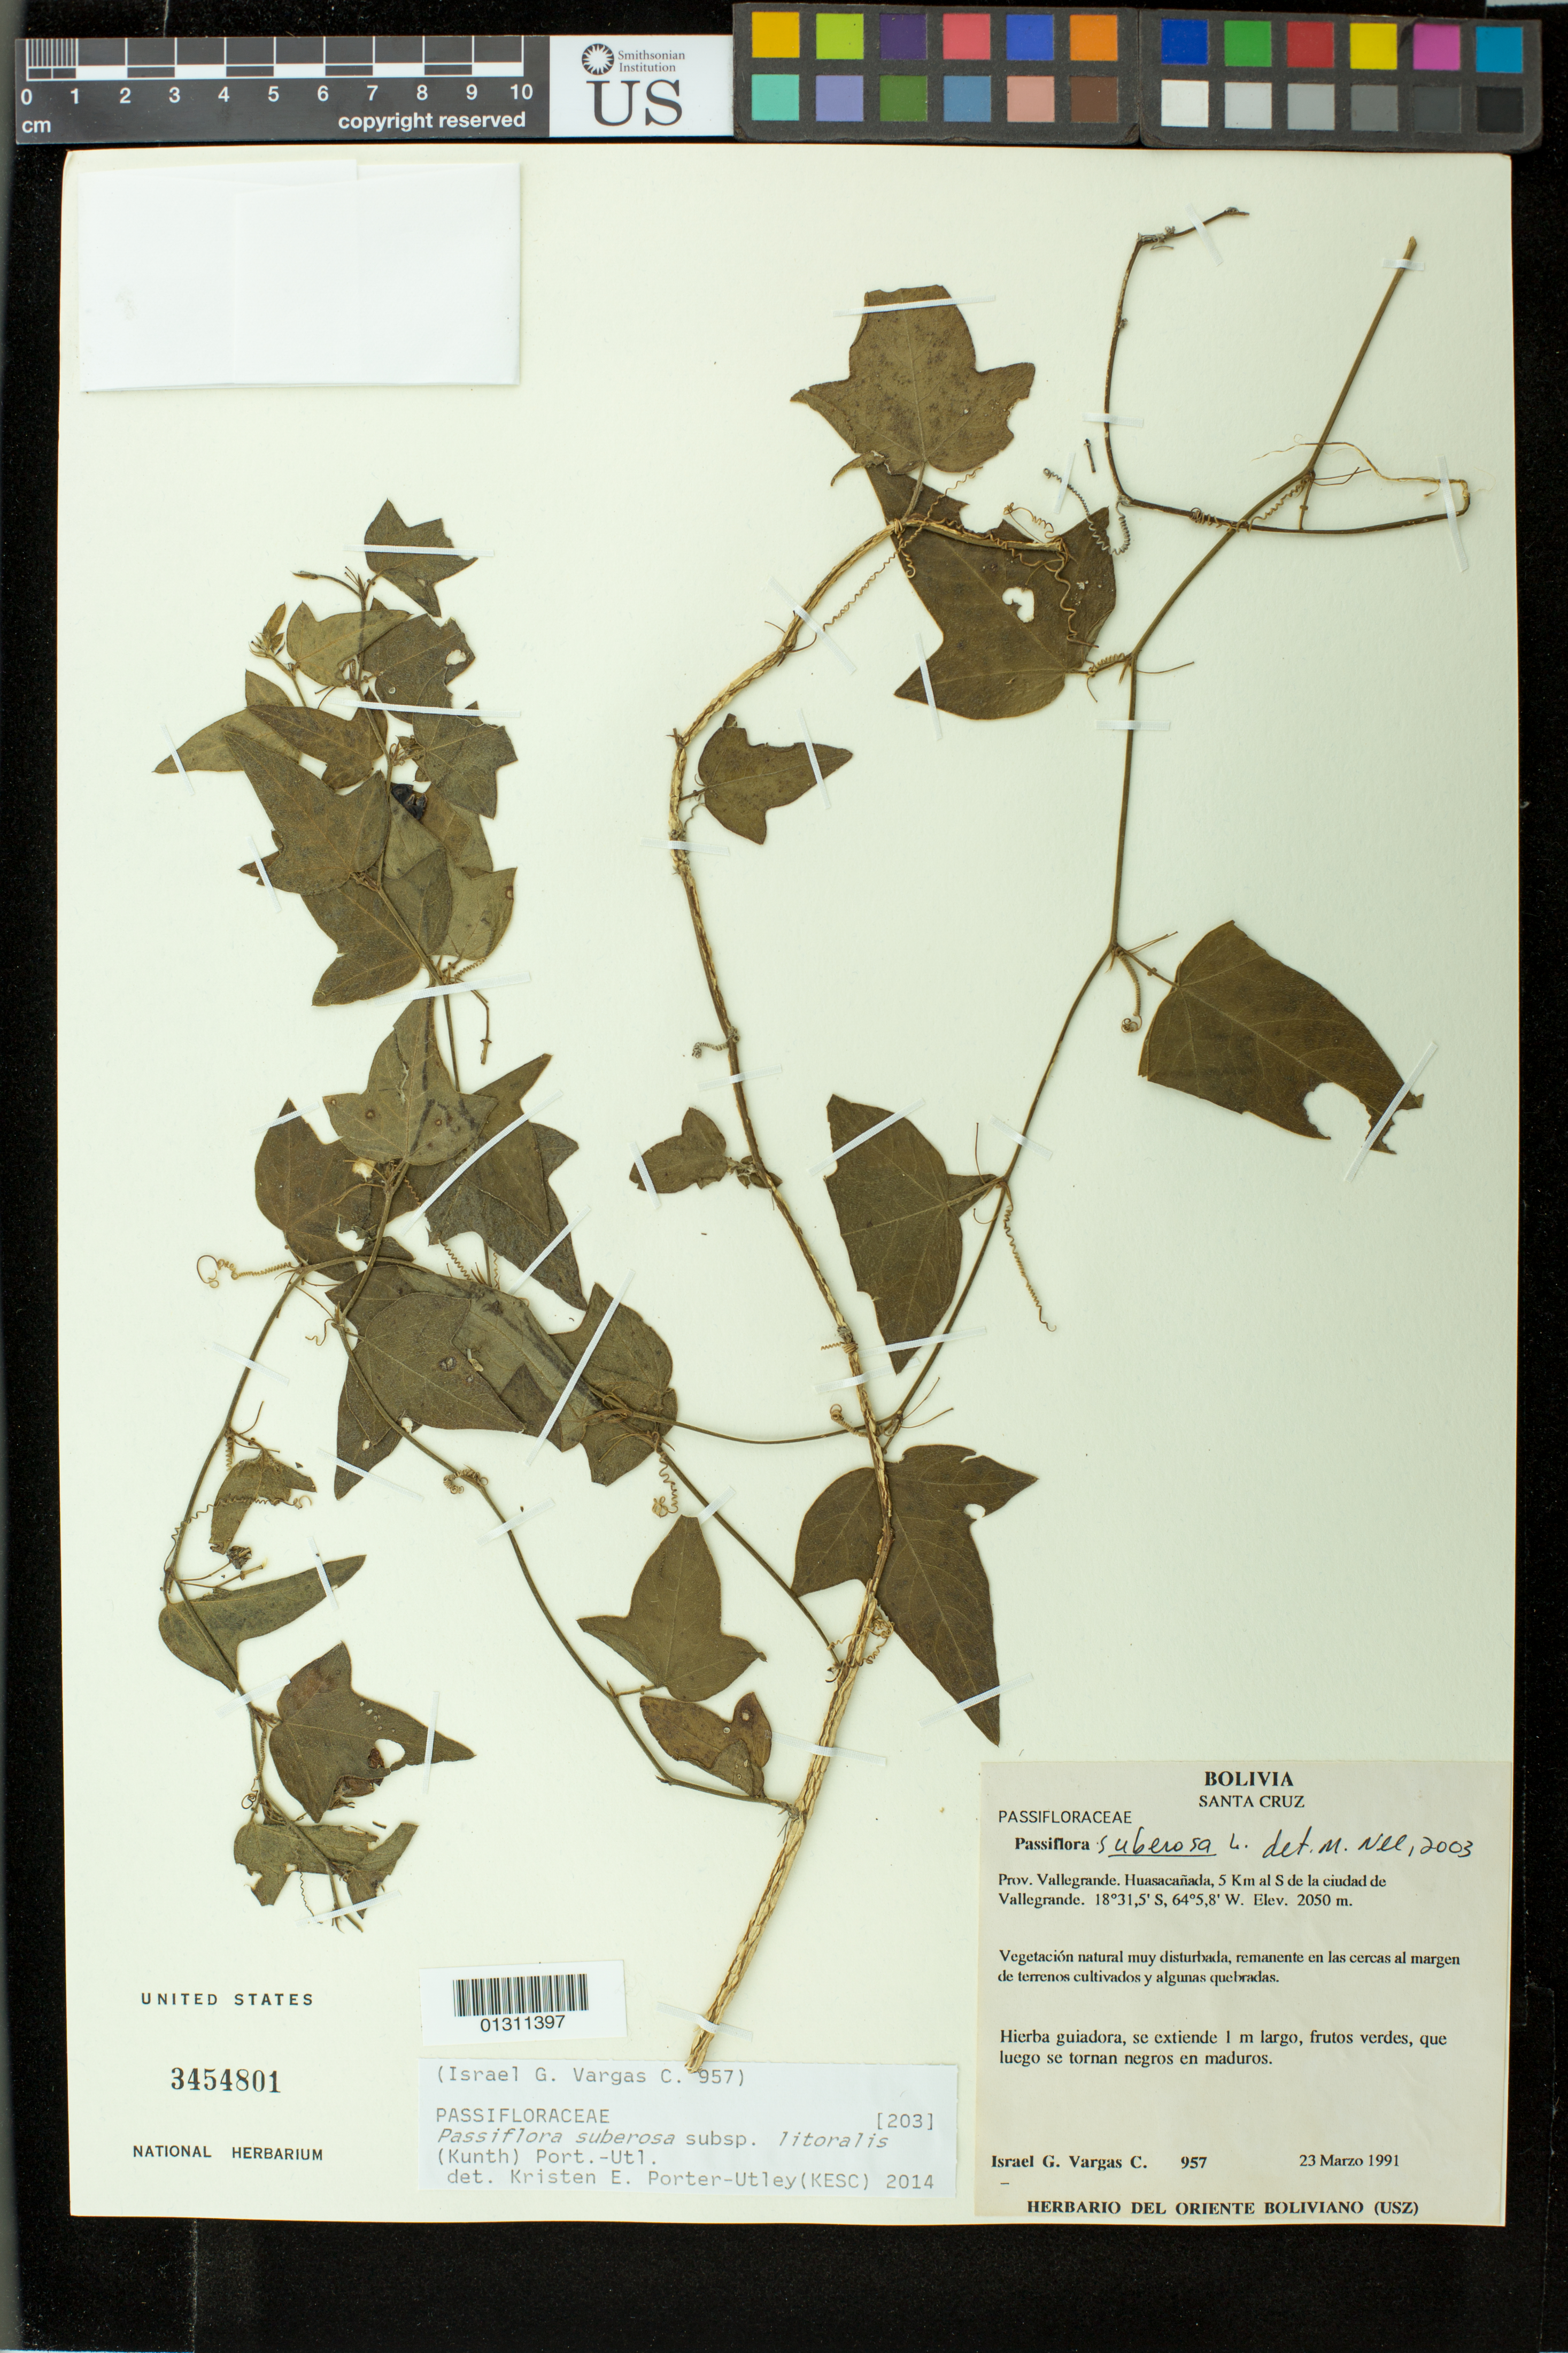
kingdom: Plantae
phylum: Tracheophyta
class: Magnoliopsida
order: Malpighiales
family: Passifloraceae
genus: Passiflora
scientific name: Passiflora suberosa subsp. litoralis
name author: (Kunth) Port.-Utl. et al.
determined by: Porter-Utley, Kristen E.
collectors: I. G. Vargas C.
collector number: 957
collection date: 1991-03-23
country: Bolivia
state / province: Santa Cruz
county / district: Vallegrande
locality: Huasacanada (5 km al S de Vallegrande).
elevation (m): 2050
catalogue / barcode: US 3454801